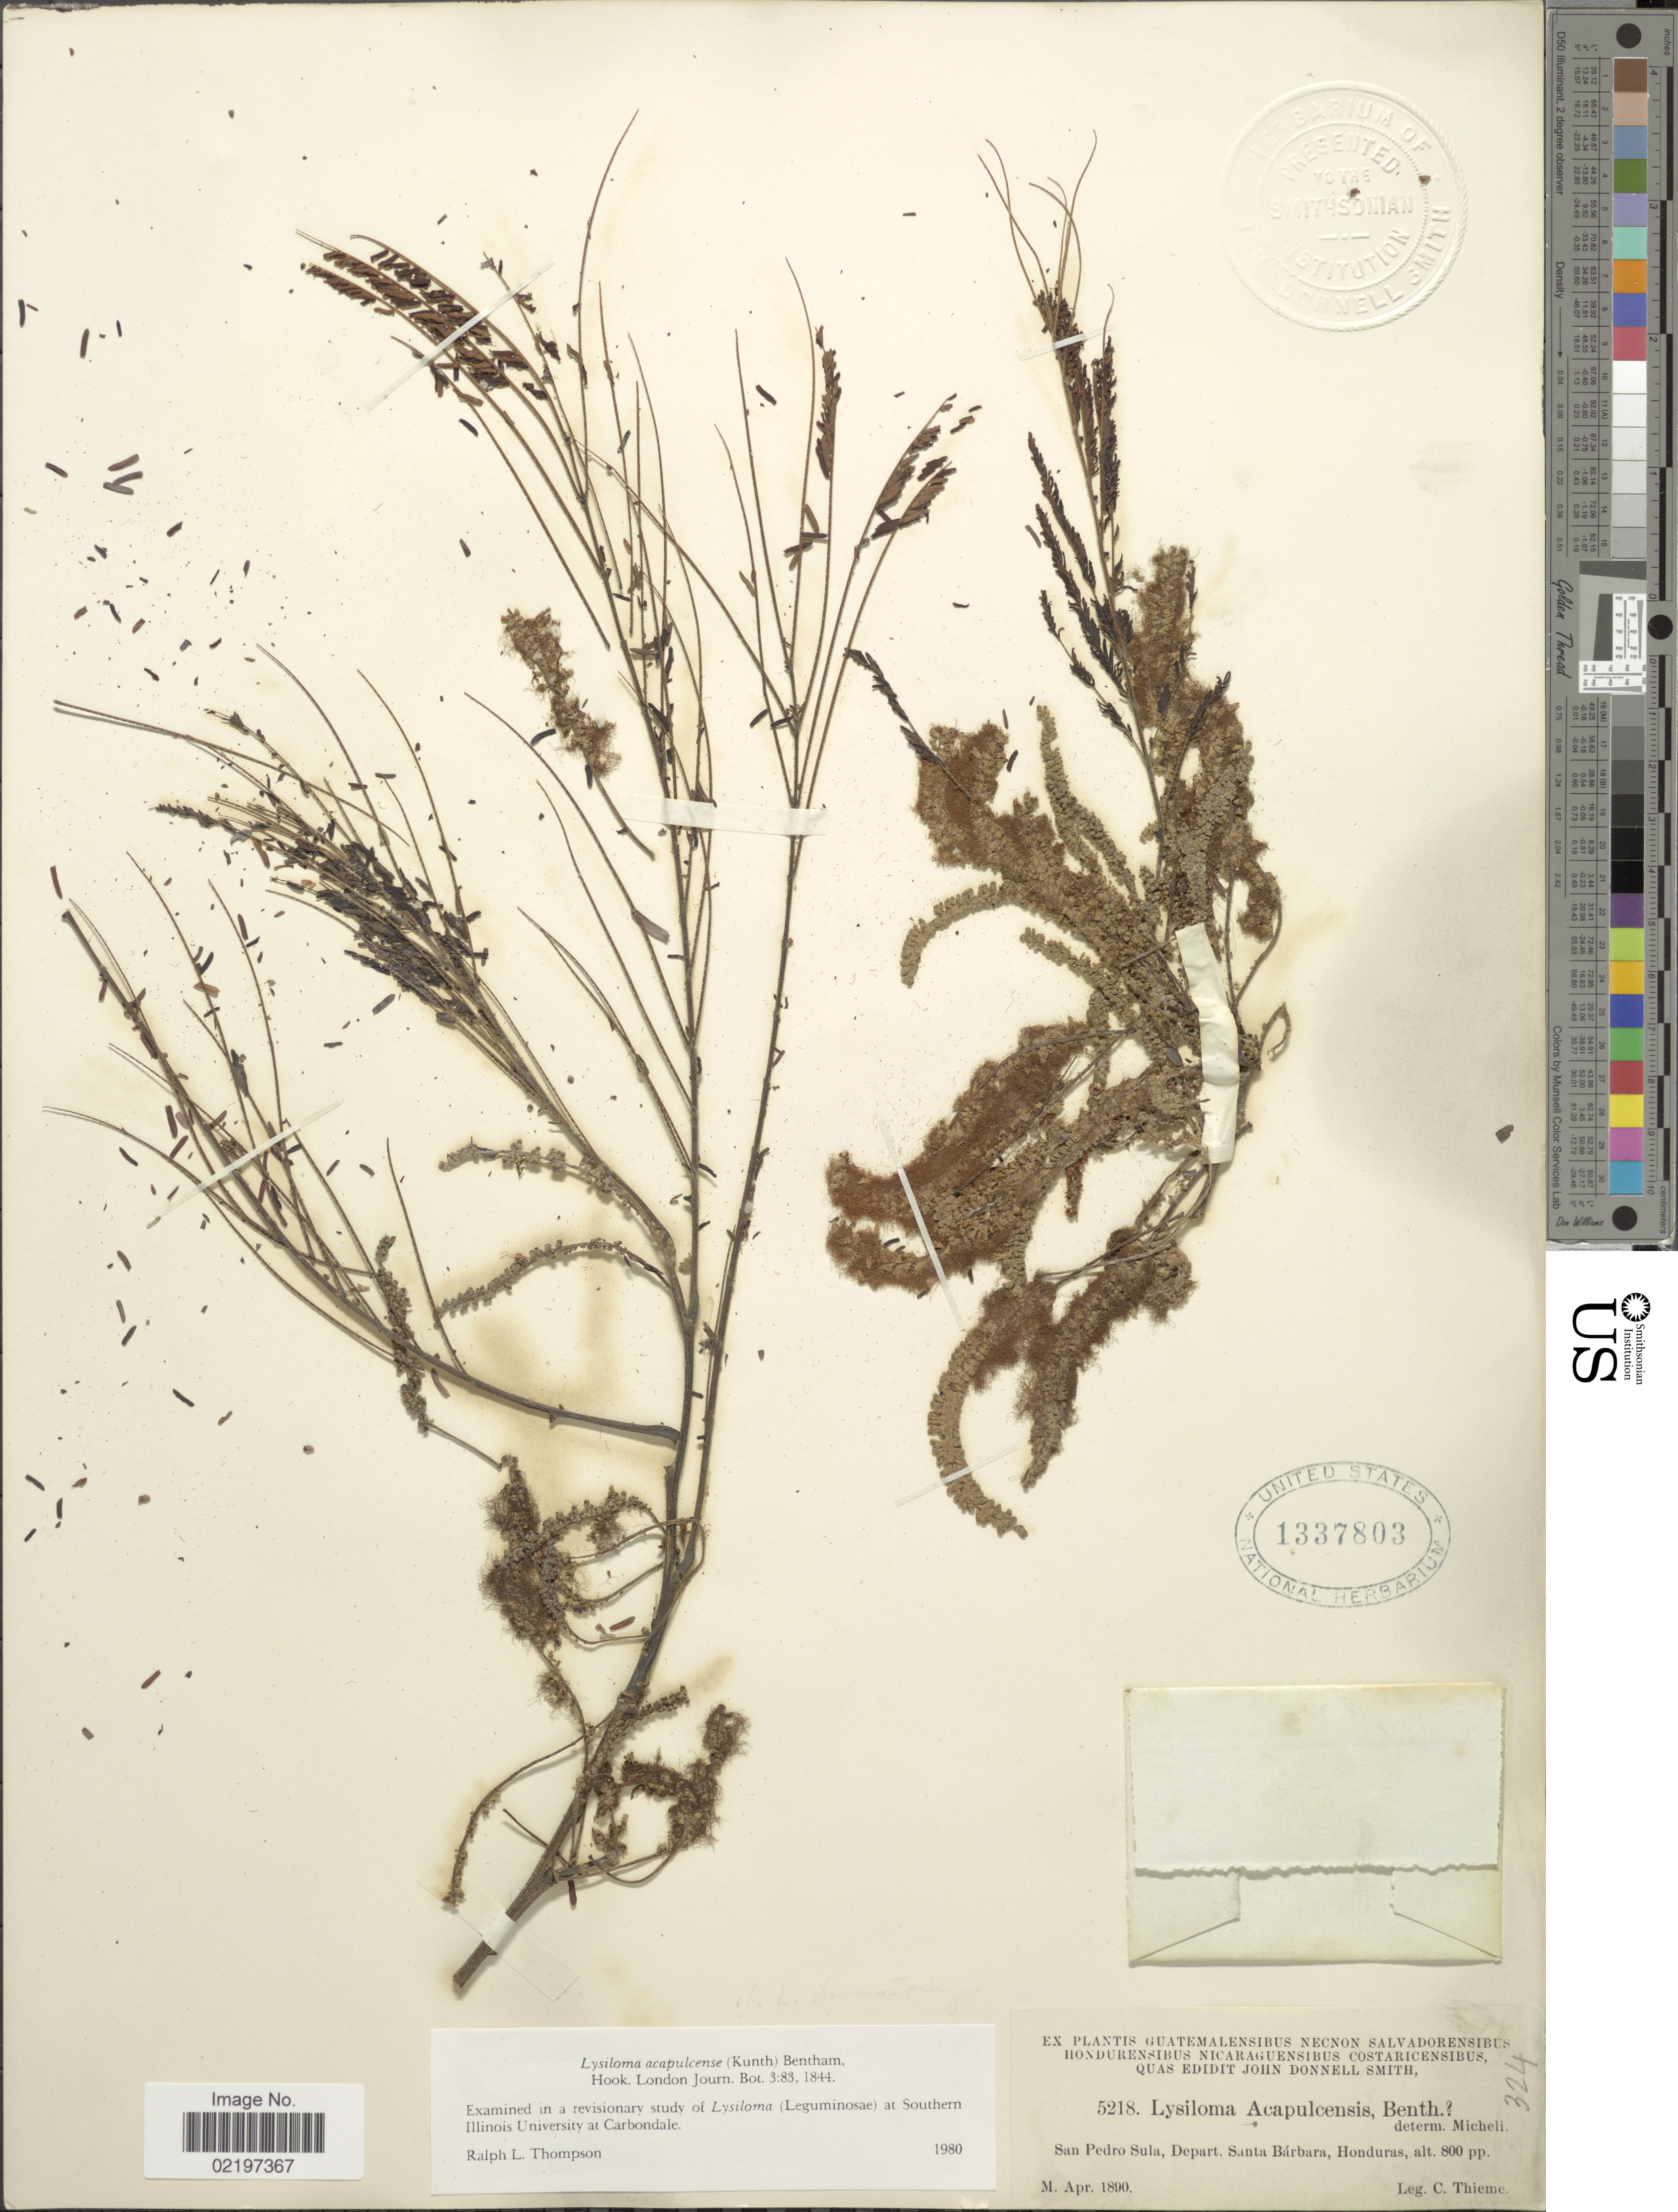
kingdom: Plantae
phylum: Tracheophyta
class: Magnoliopsida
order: Fabales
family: Fabaceae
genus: Lysiloma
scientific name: Lysiloma acapulcense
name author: (Kunth) Benth.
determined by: Thompson, R. L.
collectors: C. Thieme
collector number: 5218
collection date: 1890-04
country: Honduras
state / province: Santa Bárbara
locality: San Pedro Sula, Depart. Santa Barbara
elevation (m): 244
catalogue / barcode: US 1337803